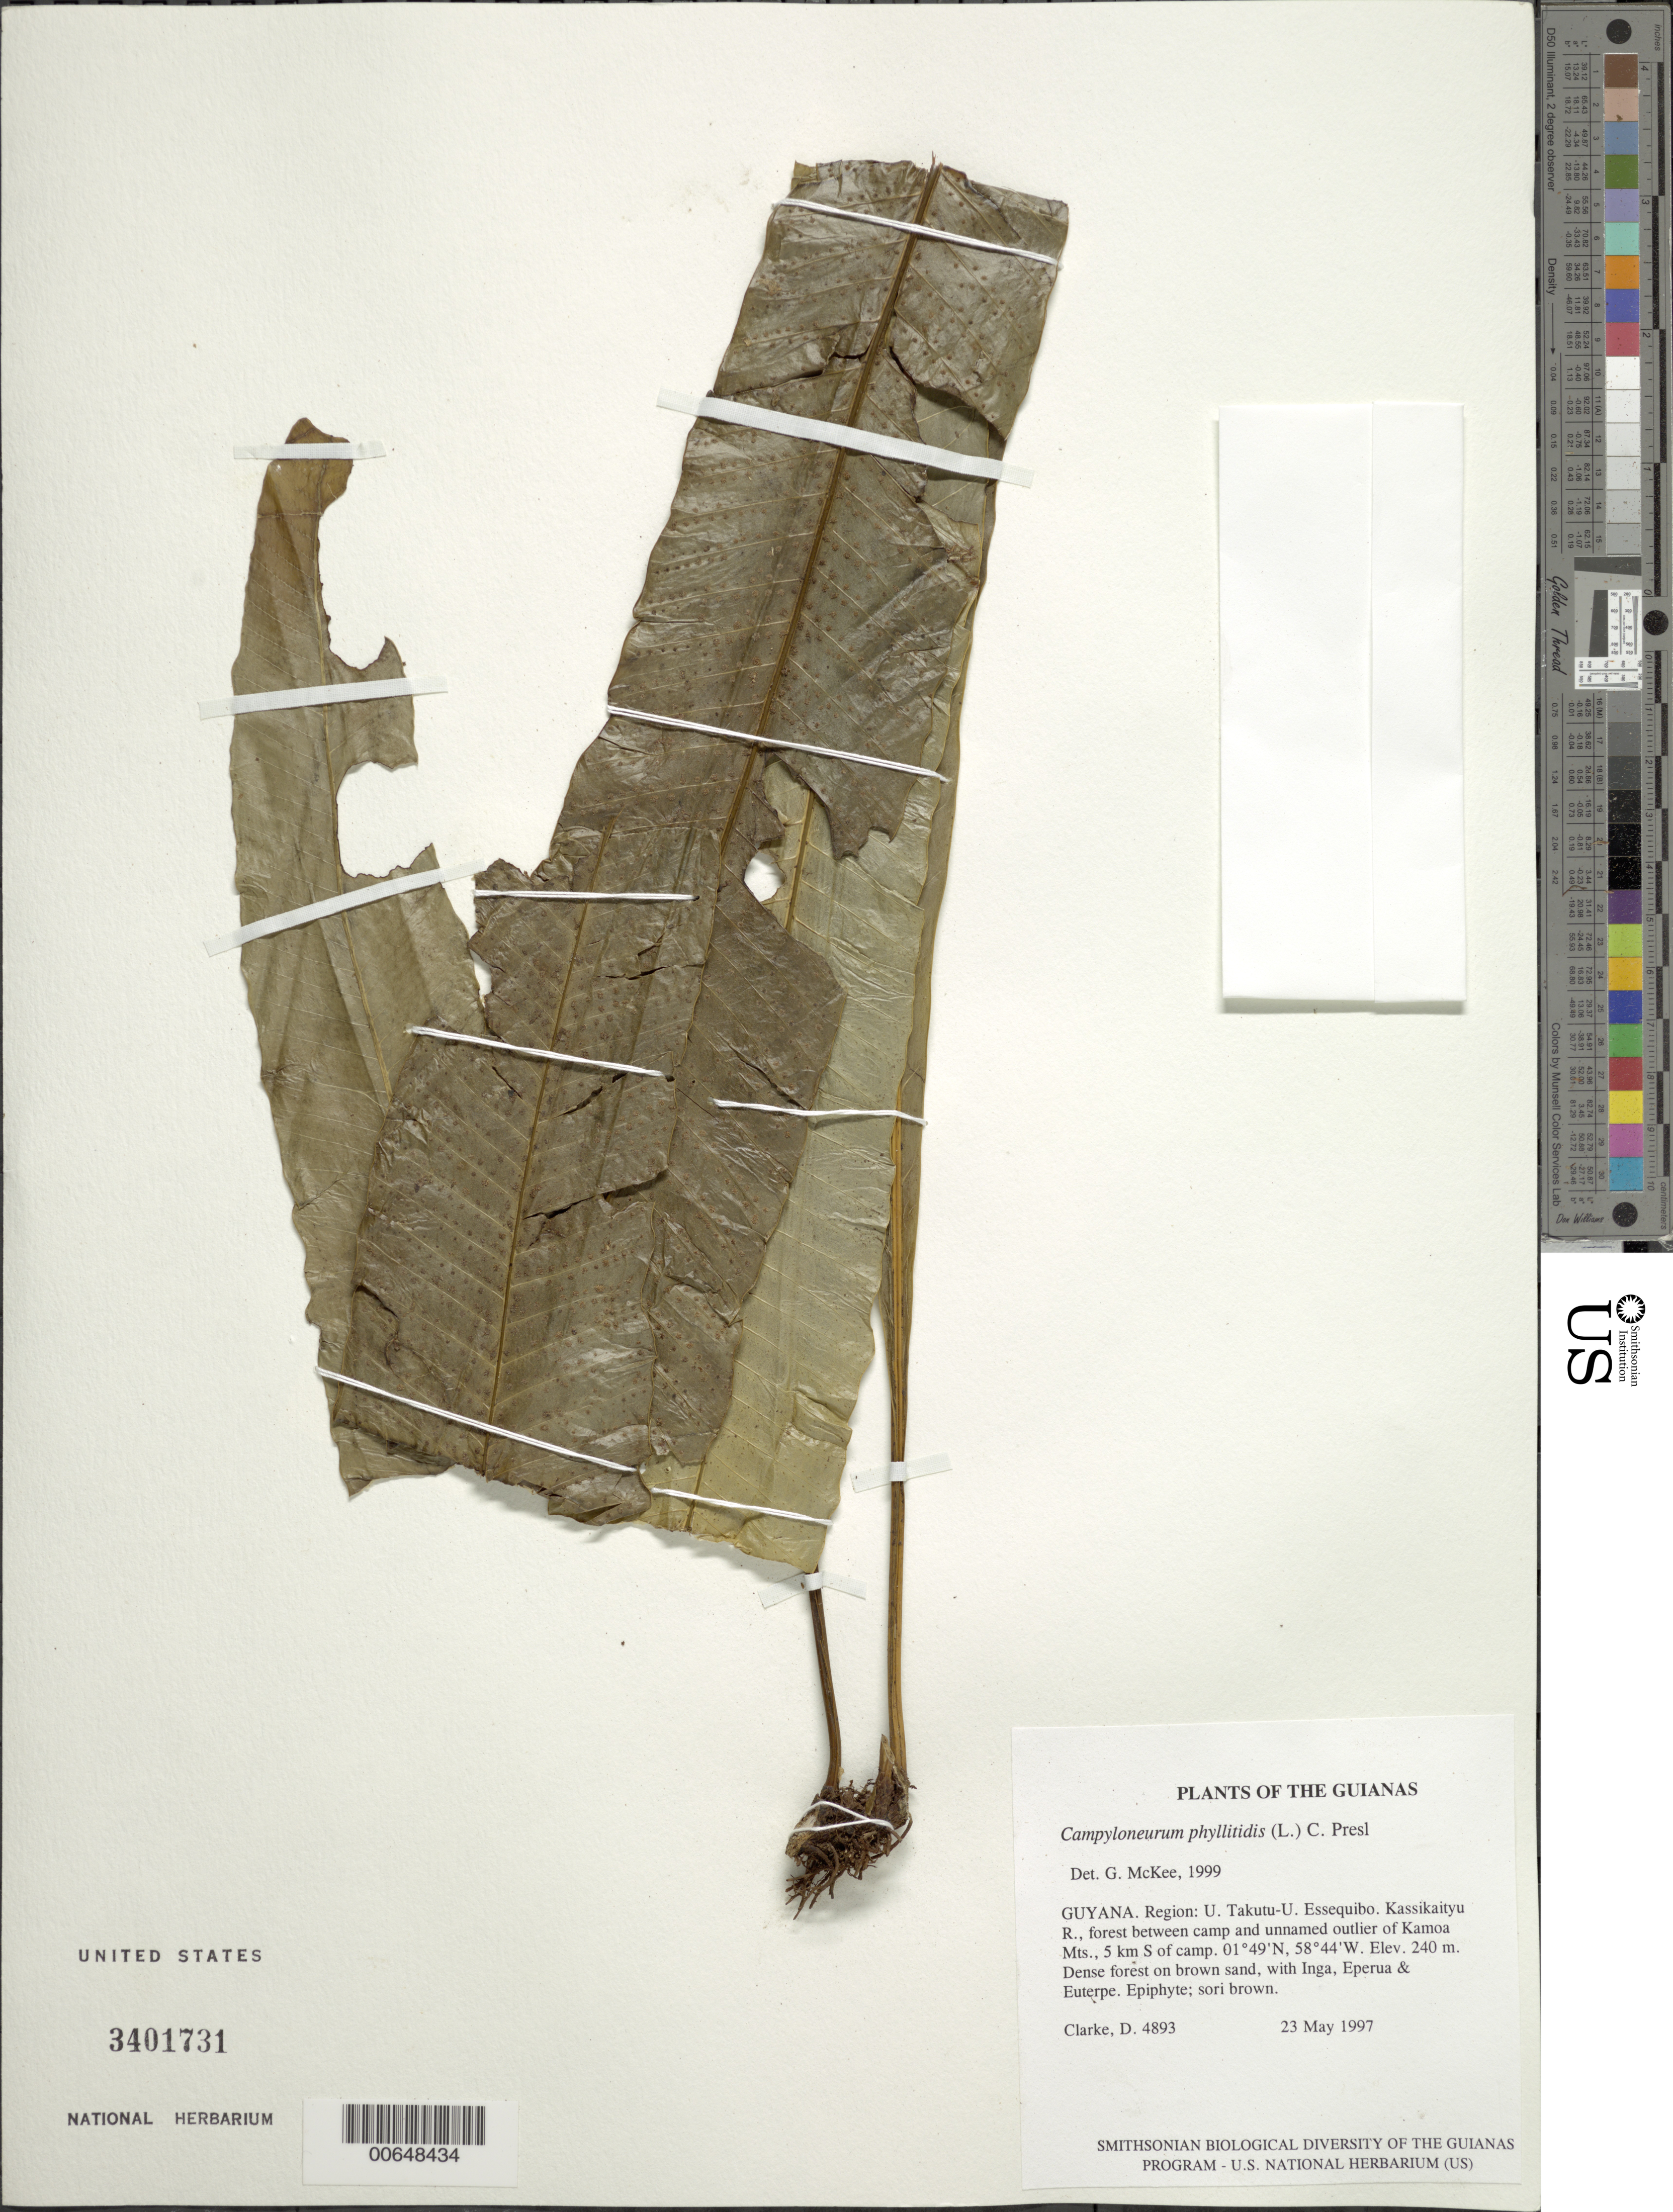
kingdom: Plantae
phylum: Tracheophyta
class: Polypodiopsida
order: Polypodiales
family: Polypodiaceae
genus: Campyloneurum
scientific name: Campyloneurum phyllitidis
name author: (L.) C. Presl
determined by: McKee, G. S., (US), NMNH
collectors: H. D. Clarke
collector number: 4893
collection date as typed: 23 May 1997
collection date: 1997-05-23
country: Guyana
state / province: U. Takutu-U. Essequibo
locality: Kassikaityu R., forest between camp and unnamed outlier of Kamoa Mts., 5 km S of camp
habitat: Dense forest on brown sand, with Inga, Eperua & Euterpe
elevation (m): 240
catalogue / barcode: US 3401731